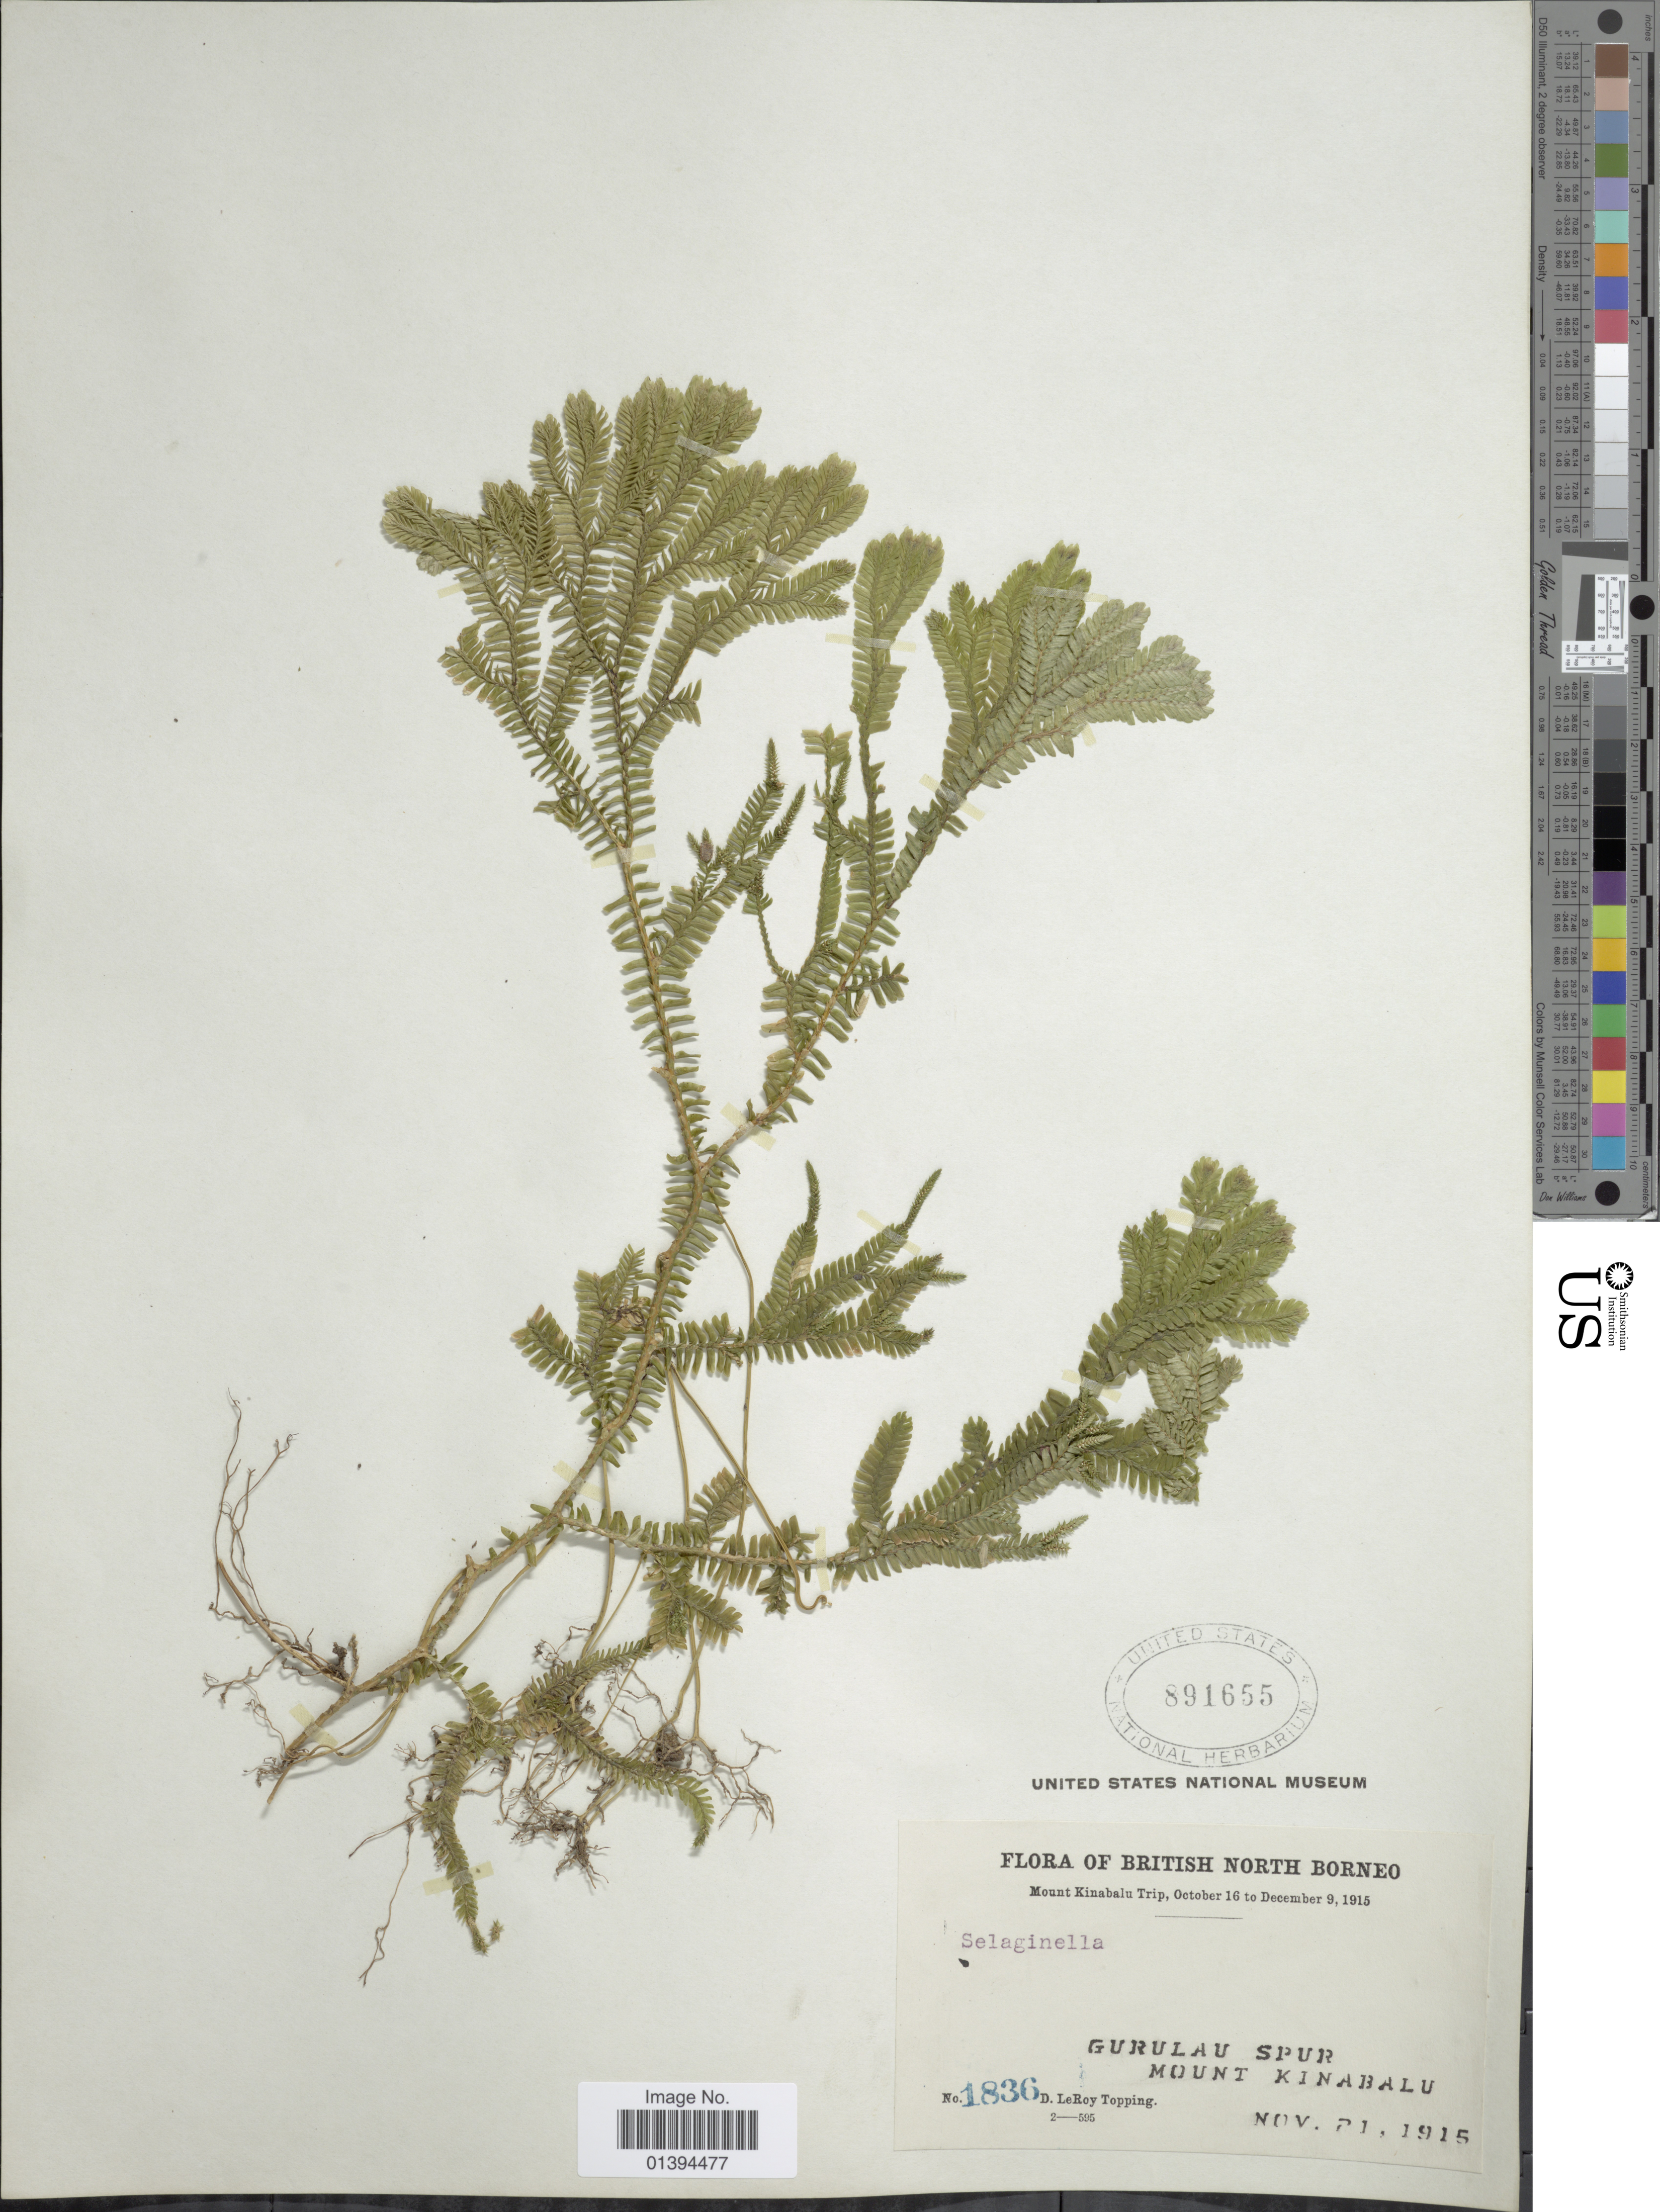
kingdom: Plantae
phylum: Tracheophyta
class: Lycopodiopsida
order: Selaginellales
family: Selaginellaceae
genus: Selaginella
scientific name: Selaginella sp.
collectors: D. L. Topping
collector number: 1836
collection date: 1915-11-21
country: Malaysia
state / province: Sabah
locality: British North Borneo, Gurulau Spur, Mount Kinabalu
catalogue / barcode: US 891655